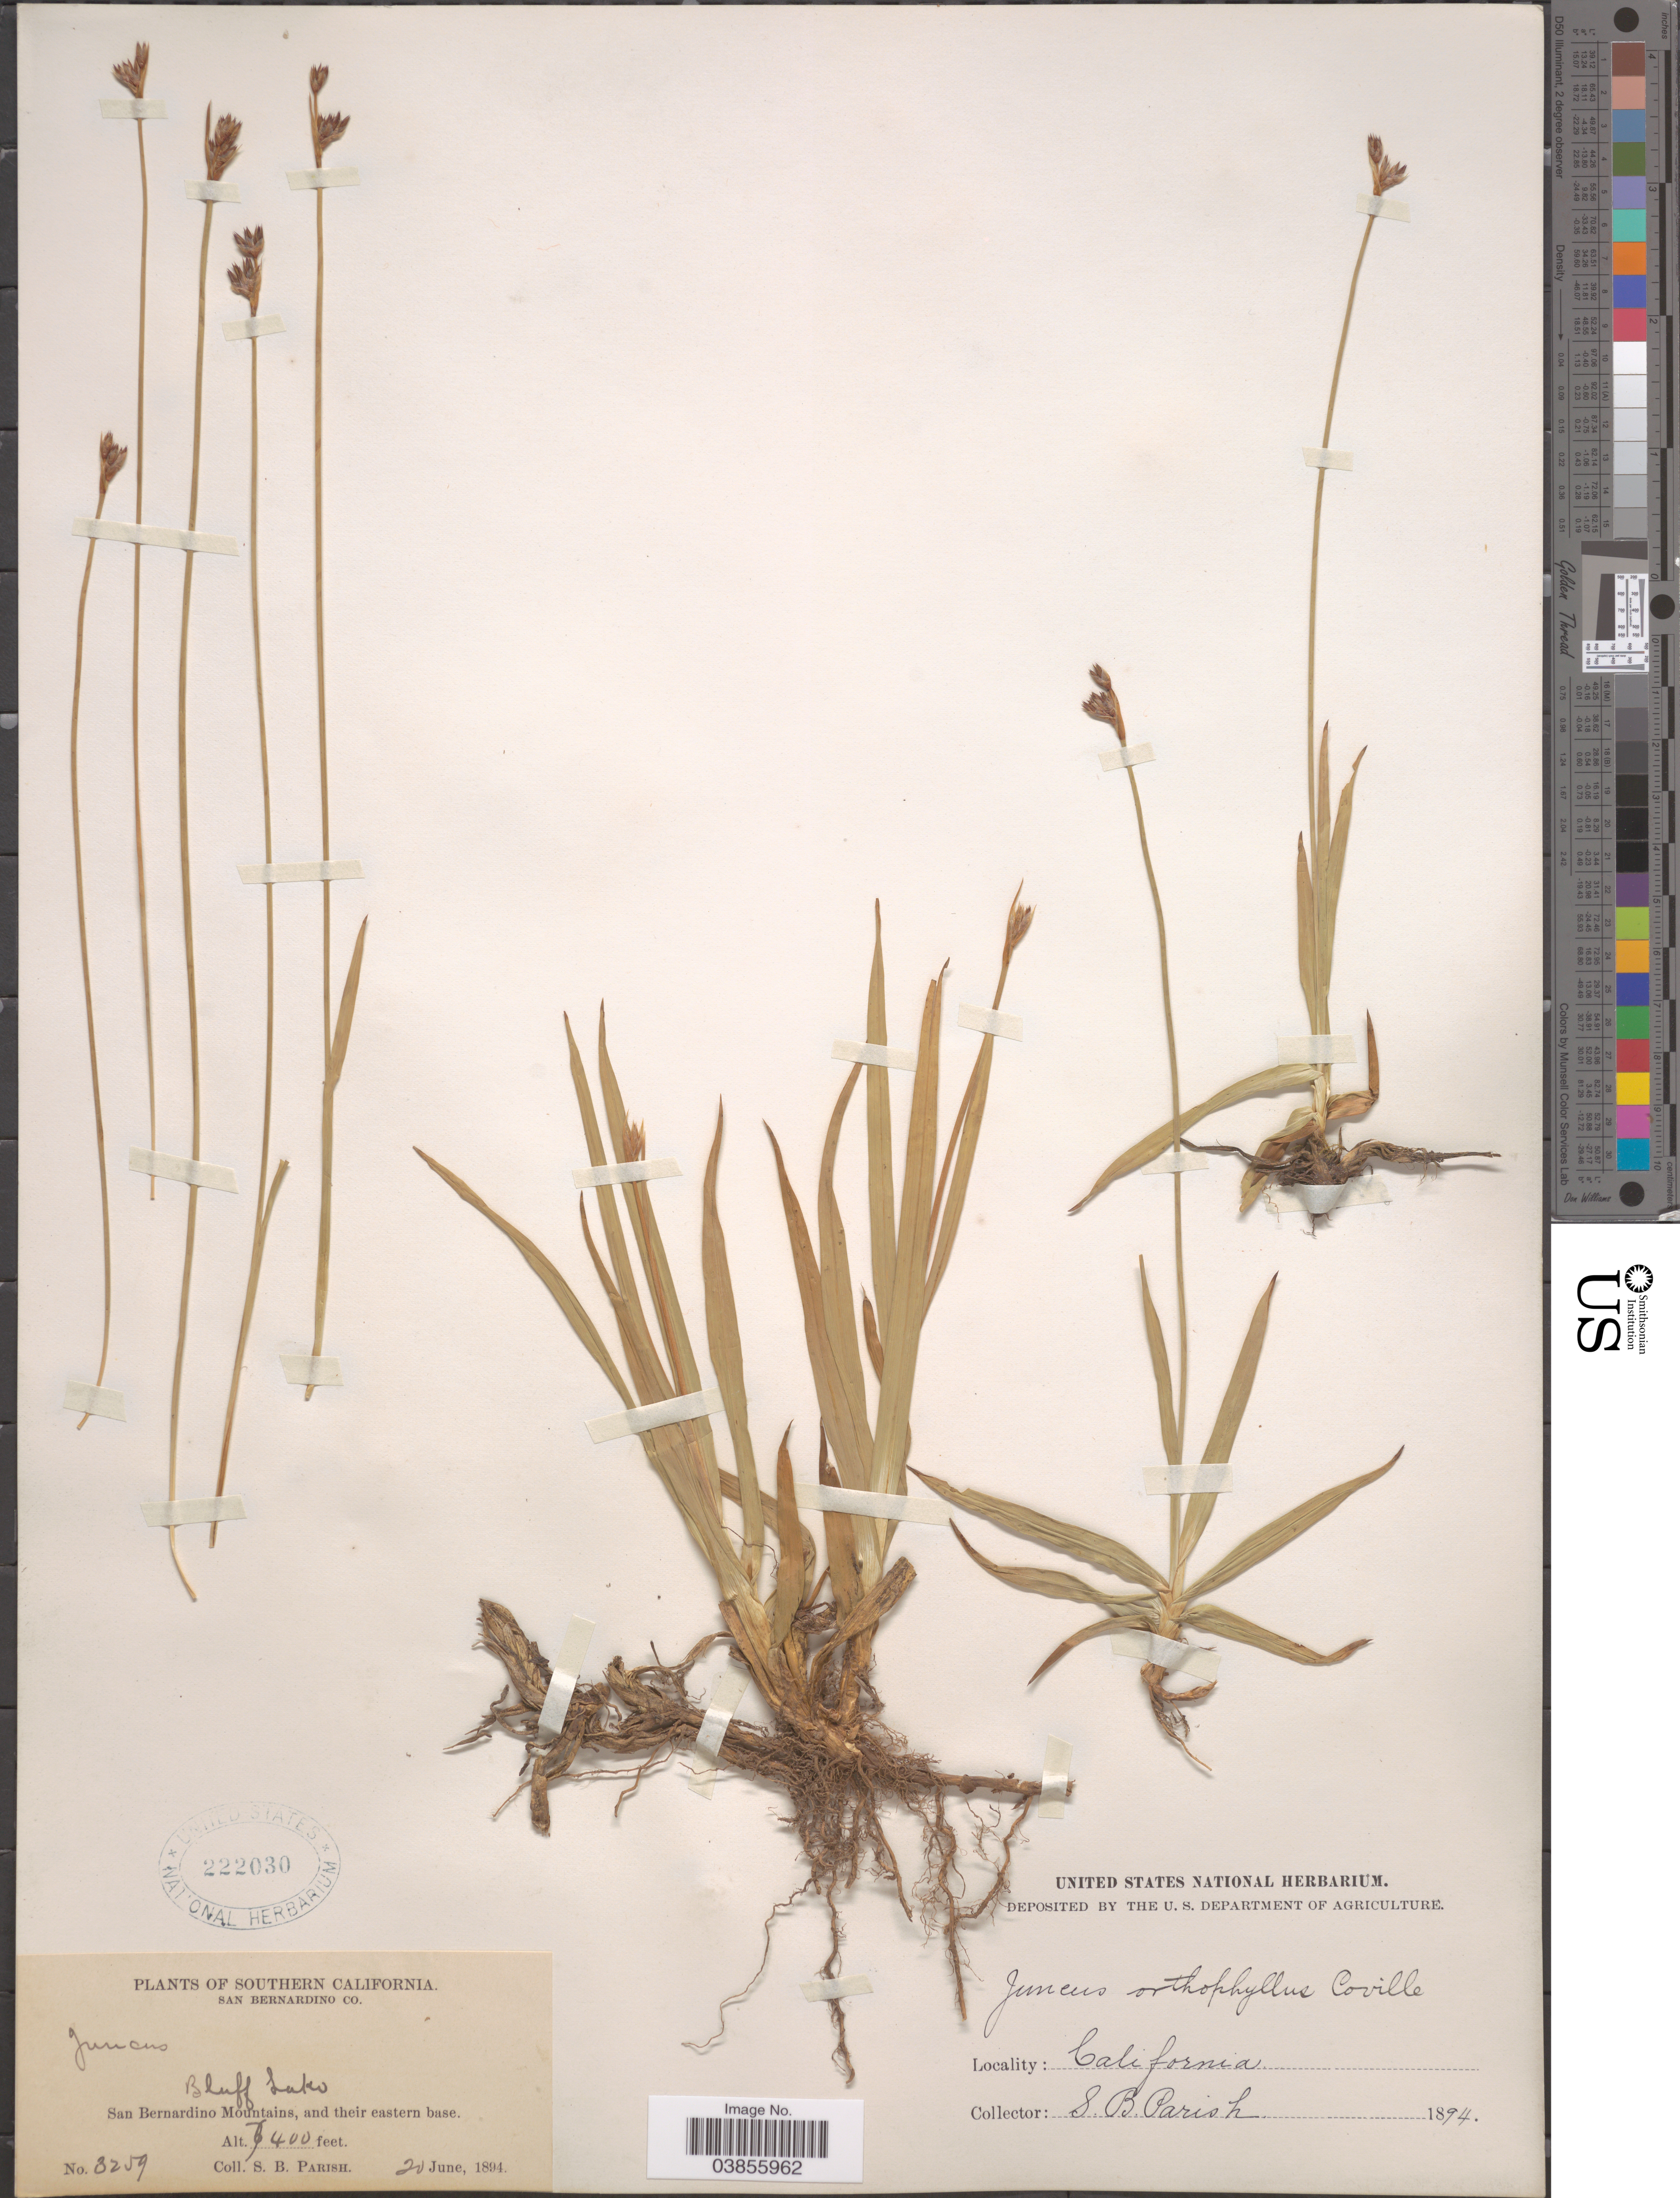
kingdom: Plantae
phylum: Tracheophyta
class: Liliopsida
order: Poales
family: Juncaceae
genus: Juncus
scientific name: Juncus orthophyllus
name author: Coville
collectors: S. B. Parish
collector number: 3259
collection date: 1894-06-20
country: United States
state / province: California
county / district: San Bernardino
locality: Southern California. San Bernardino Co. Bluff Lake. San Bernardino Mountains, and their eastern base.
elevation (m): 2256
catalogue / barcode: US 222030